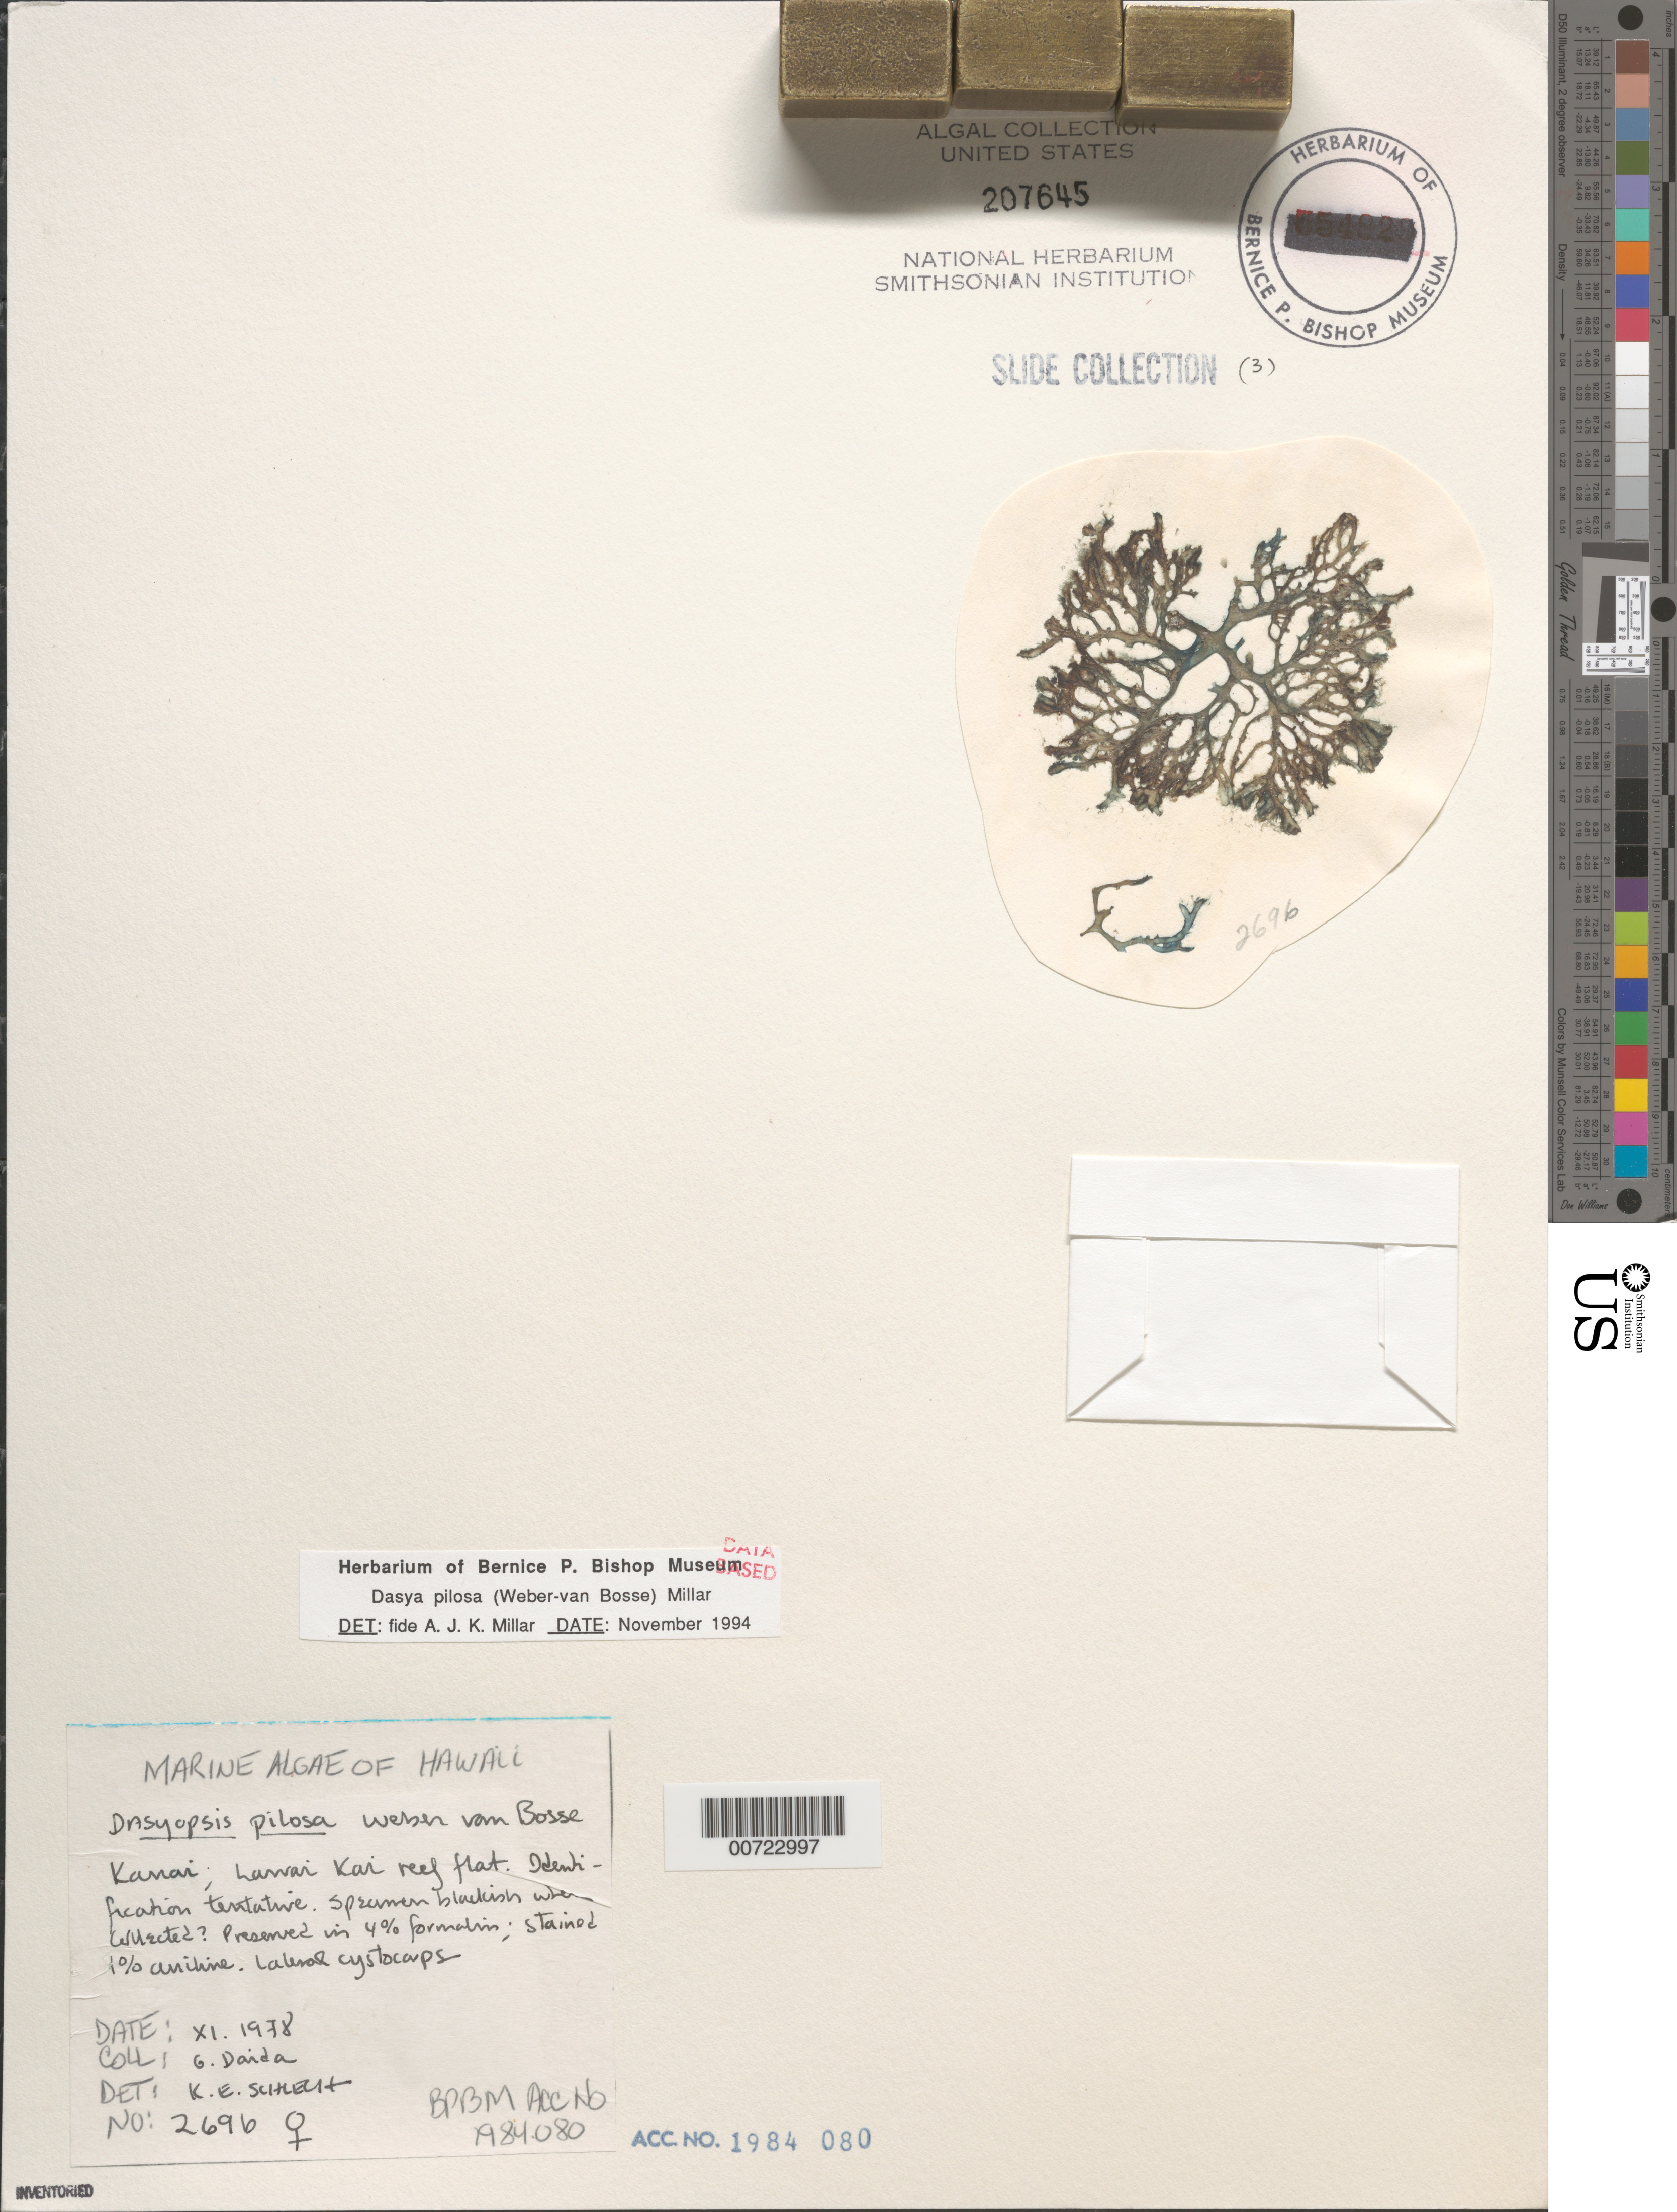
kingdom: Plantae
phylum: Rhodophyta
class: Florideophyceae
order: Ceramiales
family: Dasyaceae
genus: Dasya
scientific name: Dasya anastomosans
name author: (Weber Bosse) M.J. Wynne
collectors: G. Daida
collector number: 269b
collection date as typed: Nov 1978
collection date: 1978-11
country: United States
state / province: Hawaii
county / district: Kauai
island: Kaua'i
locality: Lawai Kai, reef flat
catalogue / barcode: US 207645